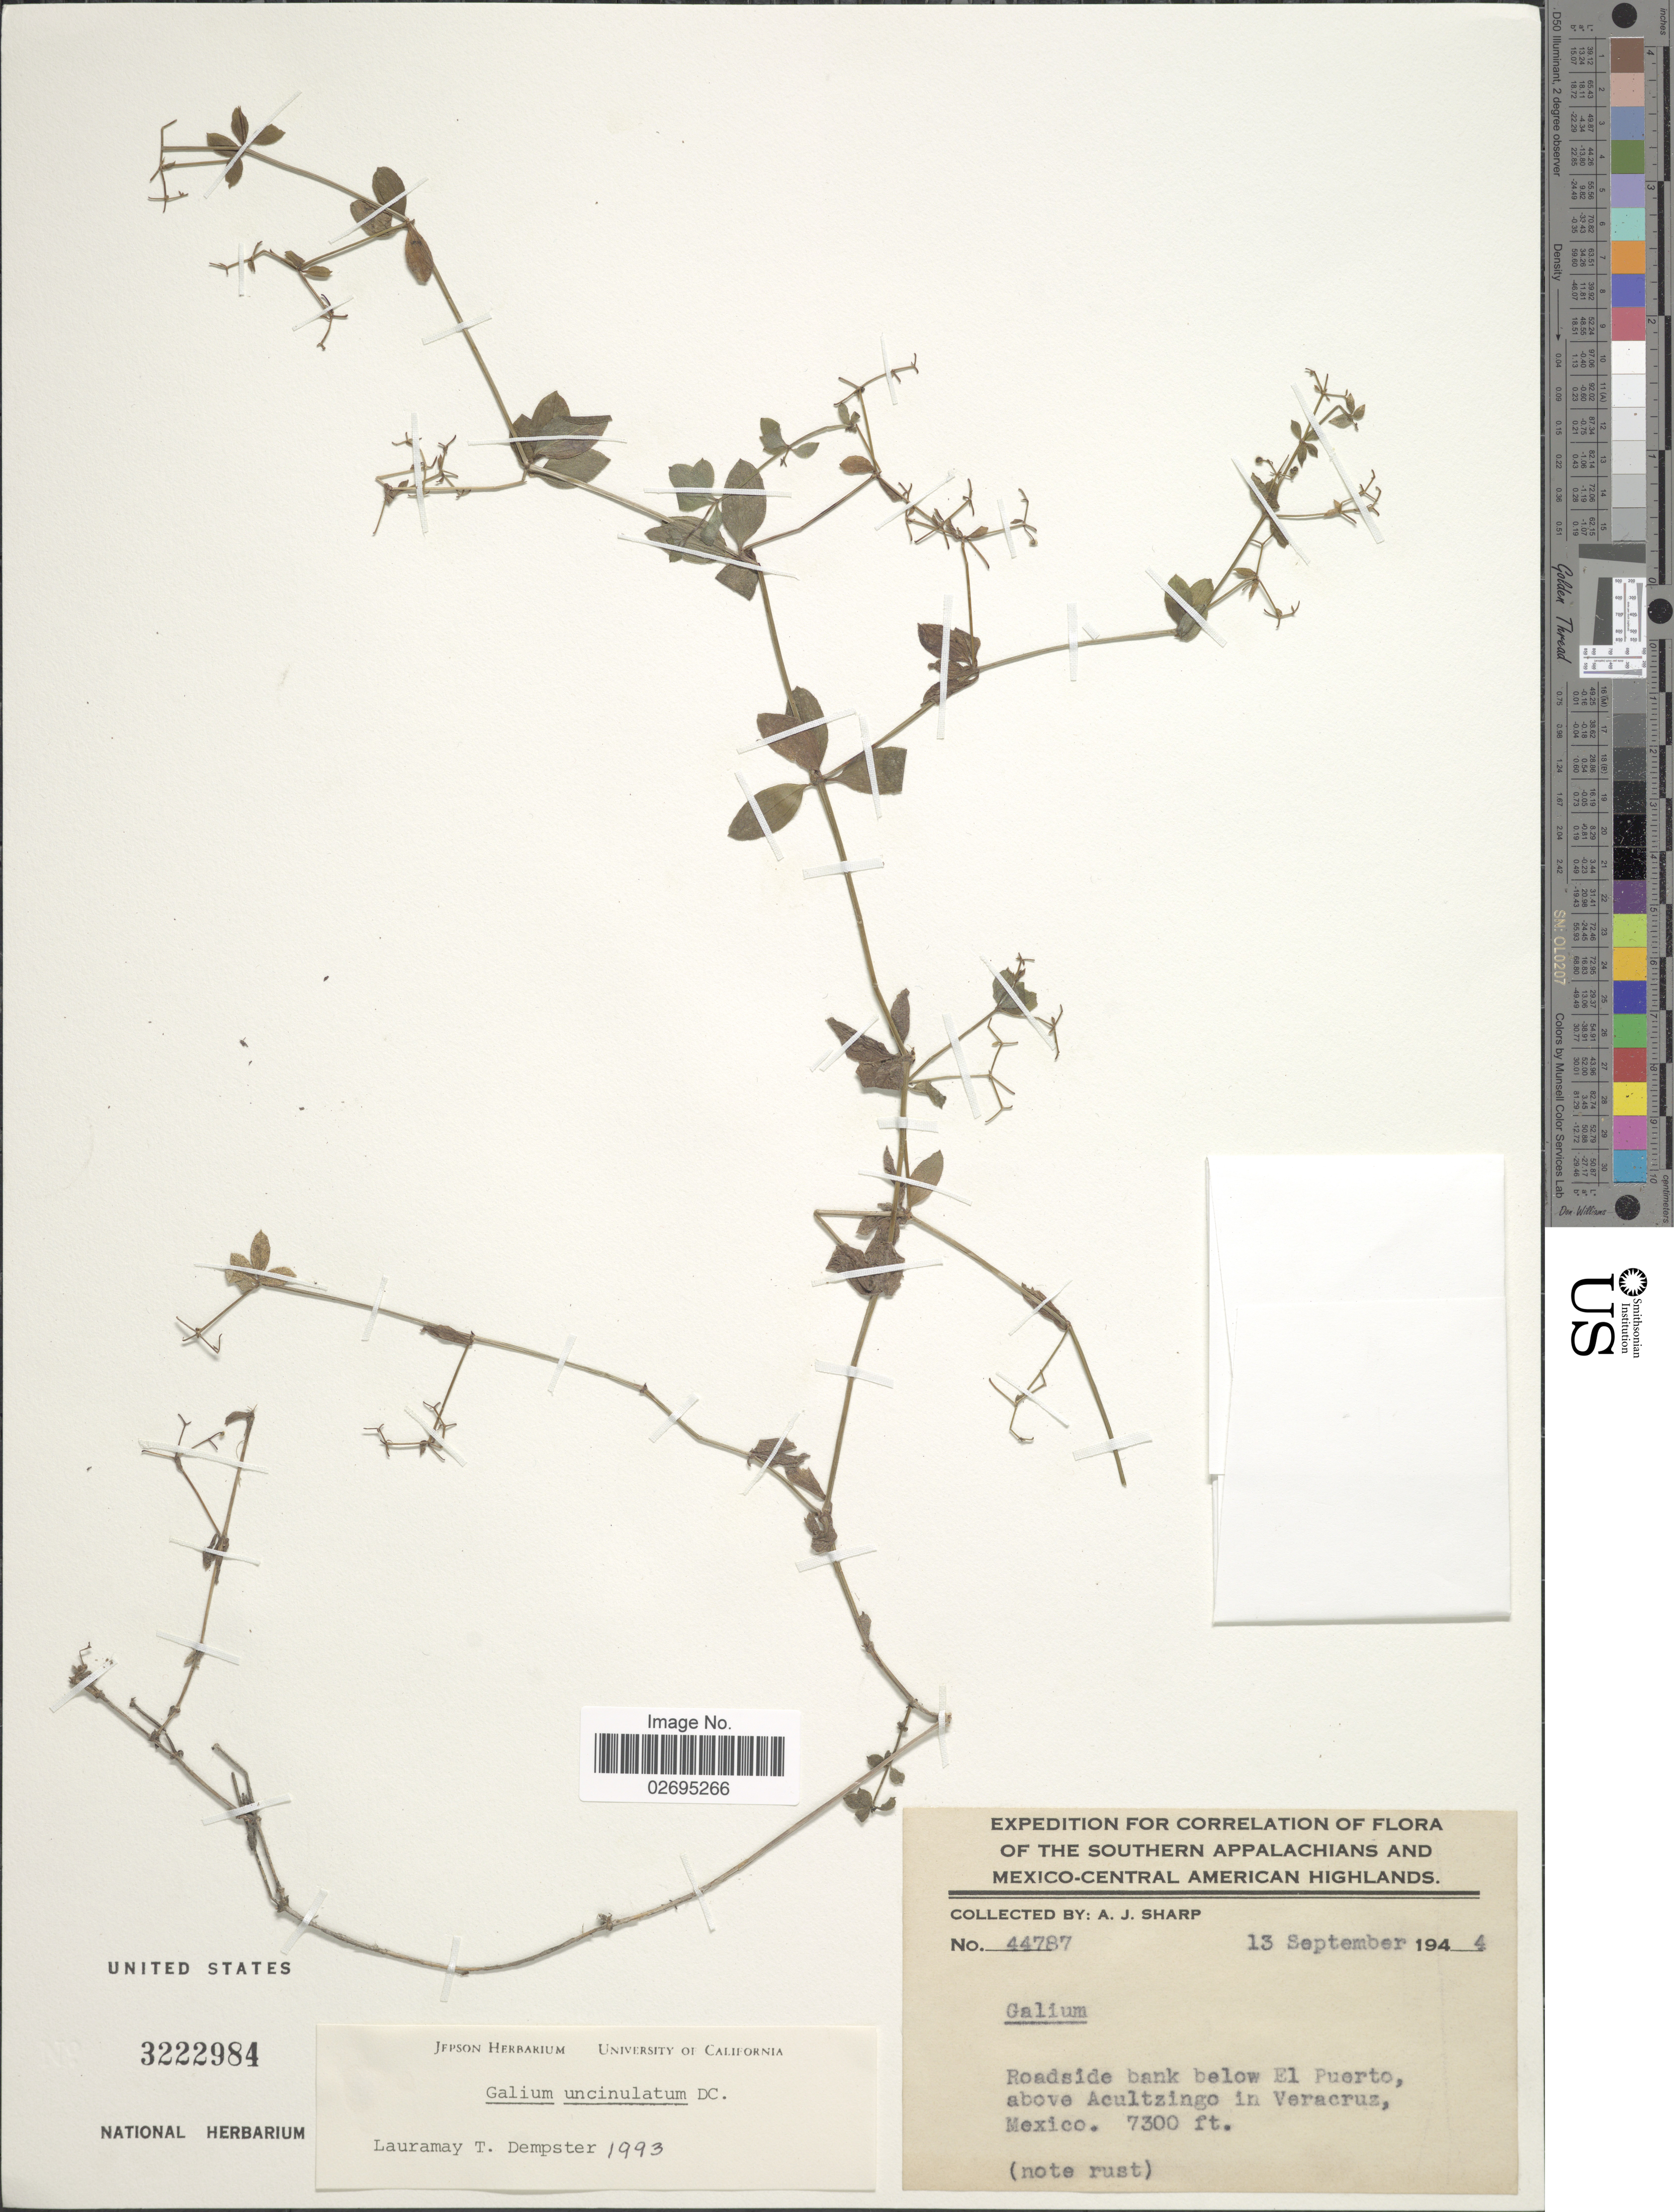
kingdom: Plantae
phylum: Tracheophyta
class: Magnoliopsida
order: Gentianales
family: Rubiaceae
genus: Galium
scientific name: Galium uncinulatum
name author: DC.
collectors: A. J. Sharp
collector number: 44787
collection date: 1944-09-13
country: Mexico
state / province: Veracruz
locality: The Southern Appalachians and Mexico Central American Highlands, Roadside bank below El Puerto, above Acultzingo in Veracruz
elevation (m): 2225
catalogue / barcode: US 3222984